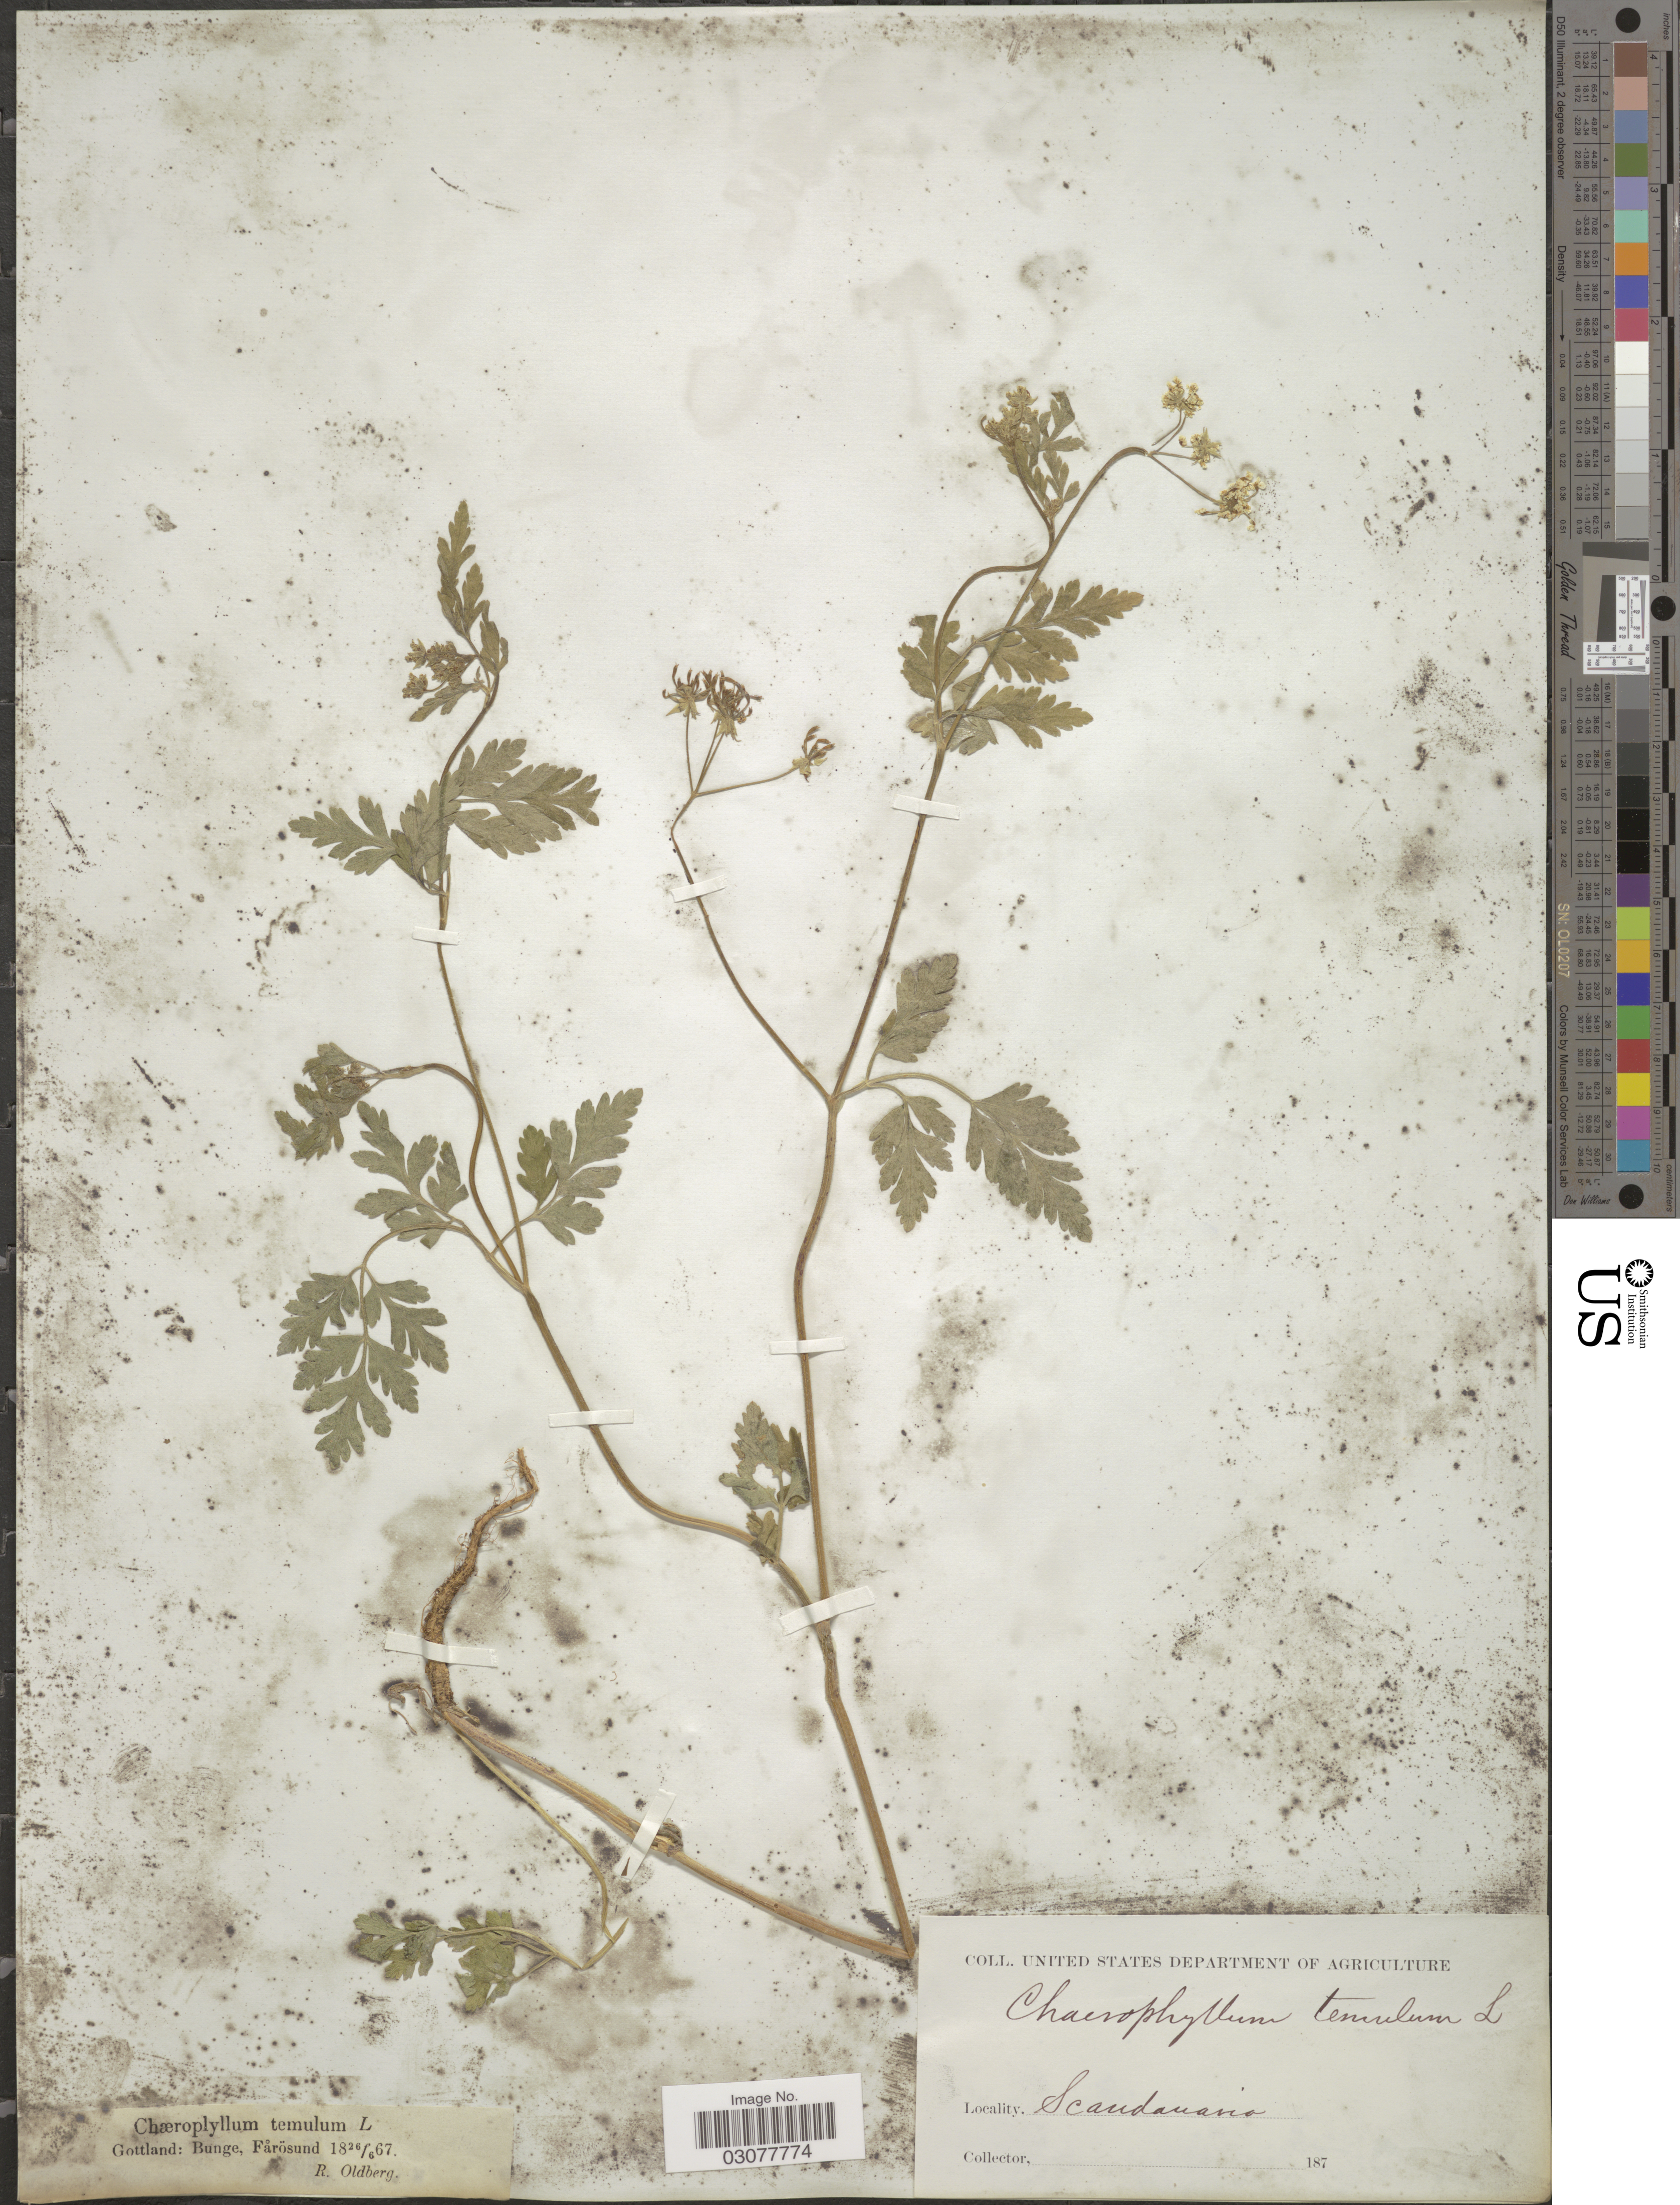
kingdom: Plantae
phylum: Tracheophyta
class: Magnoliopsida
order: Apiales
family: Apiaceae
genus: Chaerophyllum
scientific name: Chaerophyllum temulum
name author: L.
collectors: R. Oldberg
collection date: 1867-06-26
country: Sweden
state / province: Gotland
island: Gotland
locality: Gottland: Bunge, Farösund, Scandanavia.